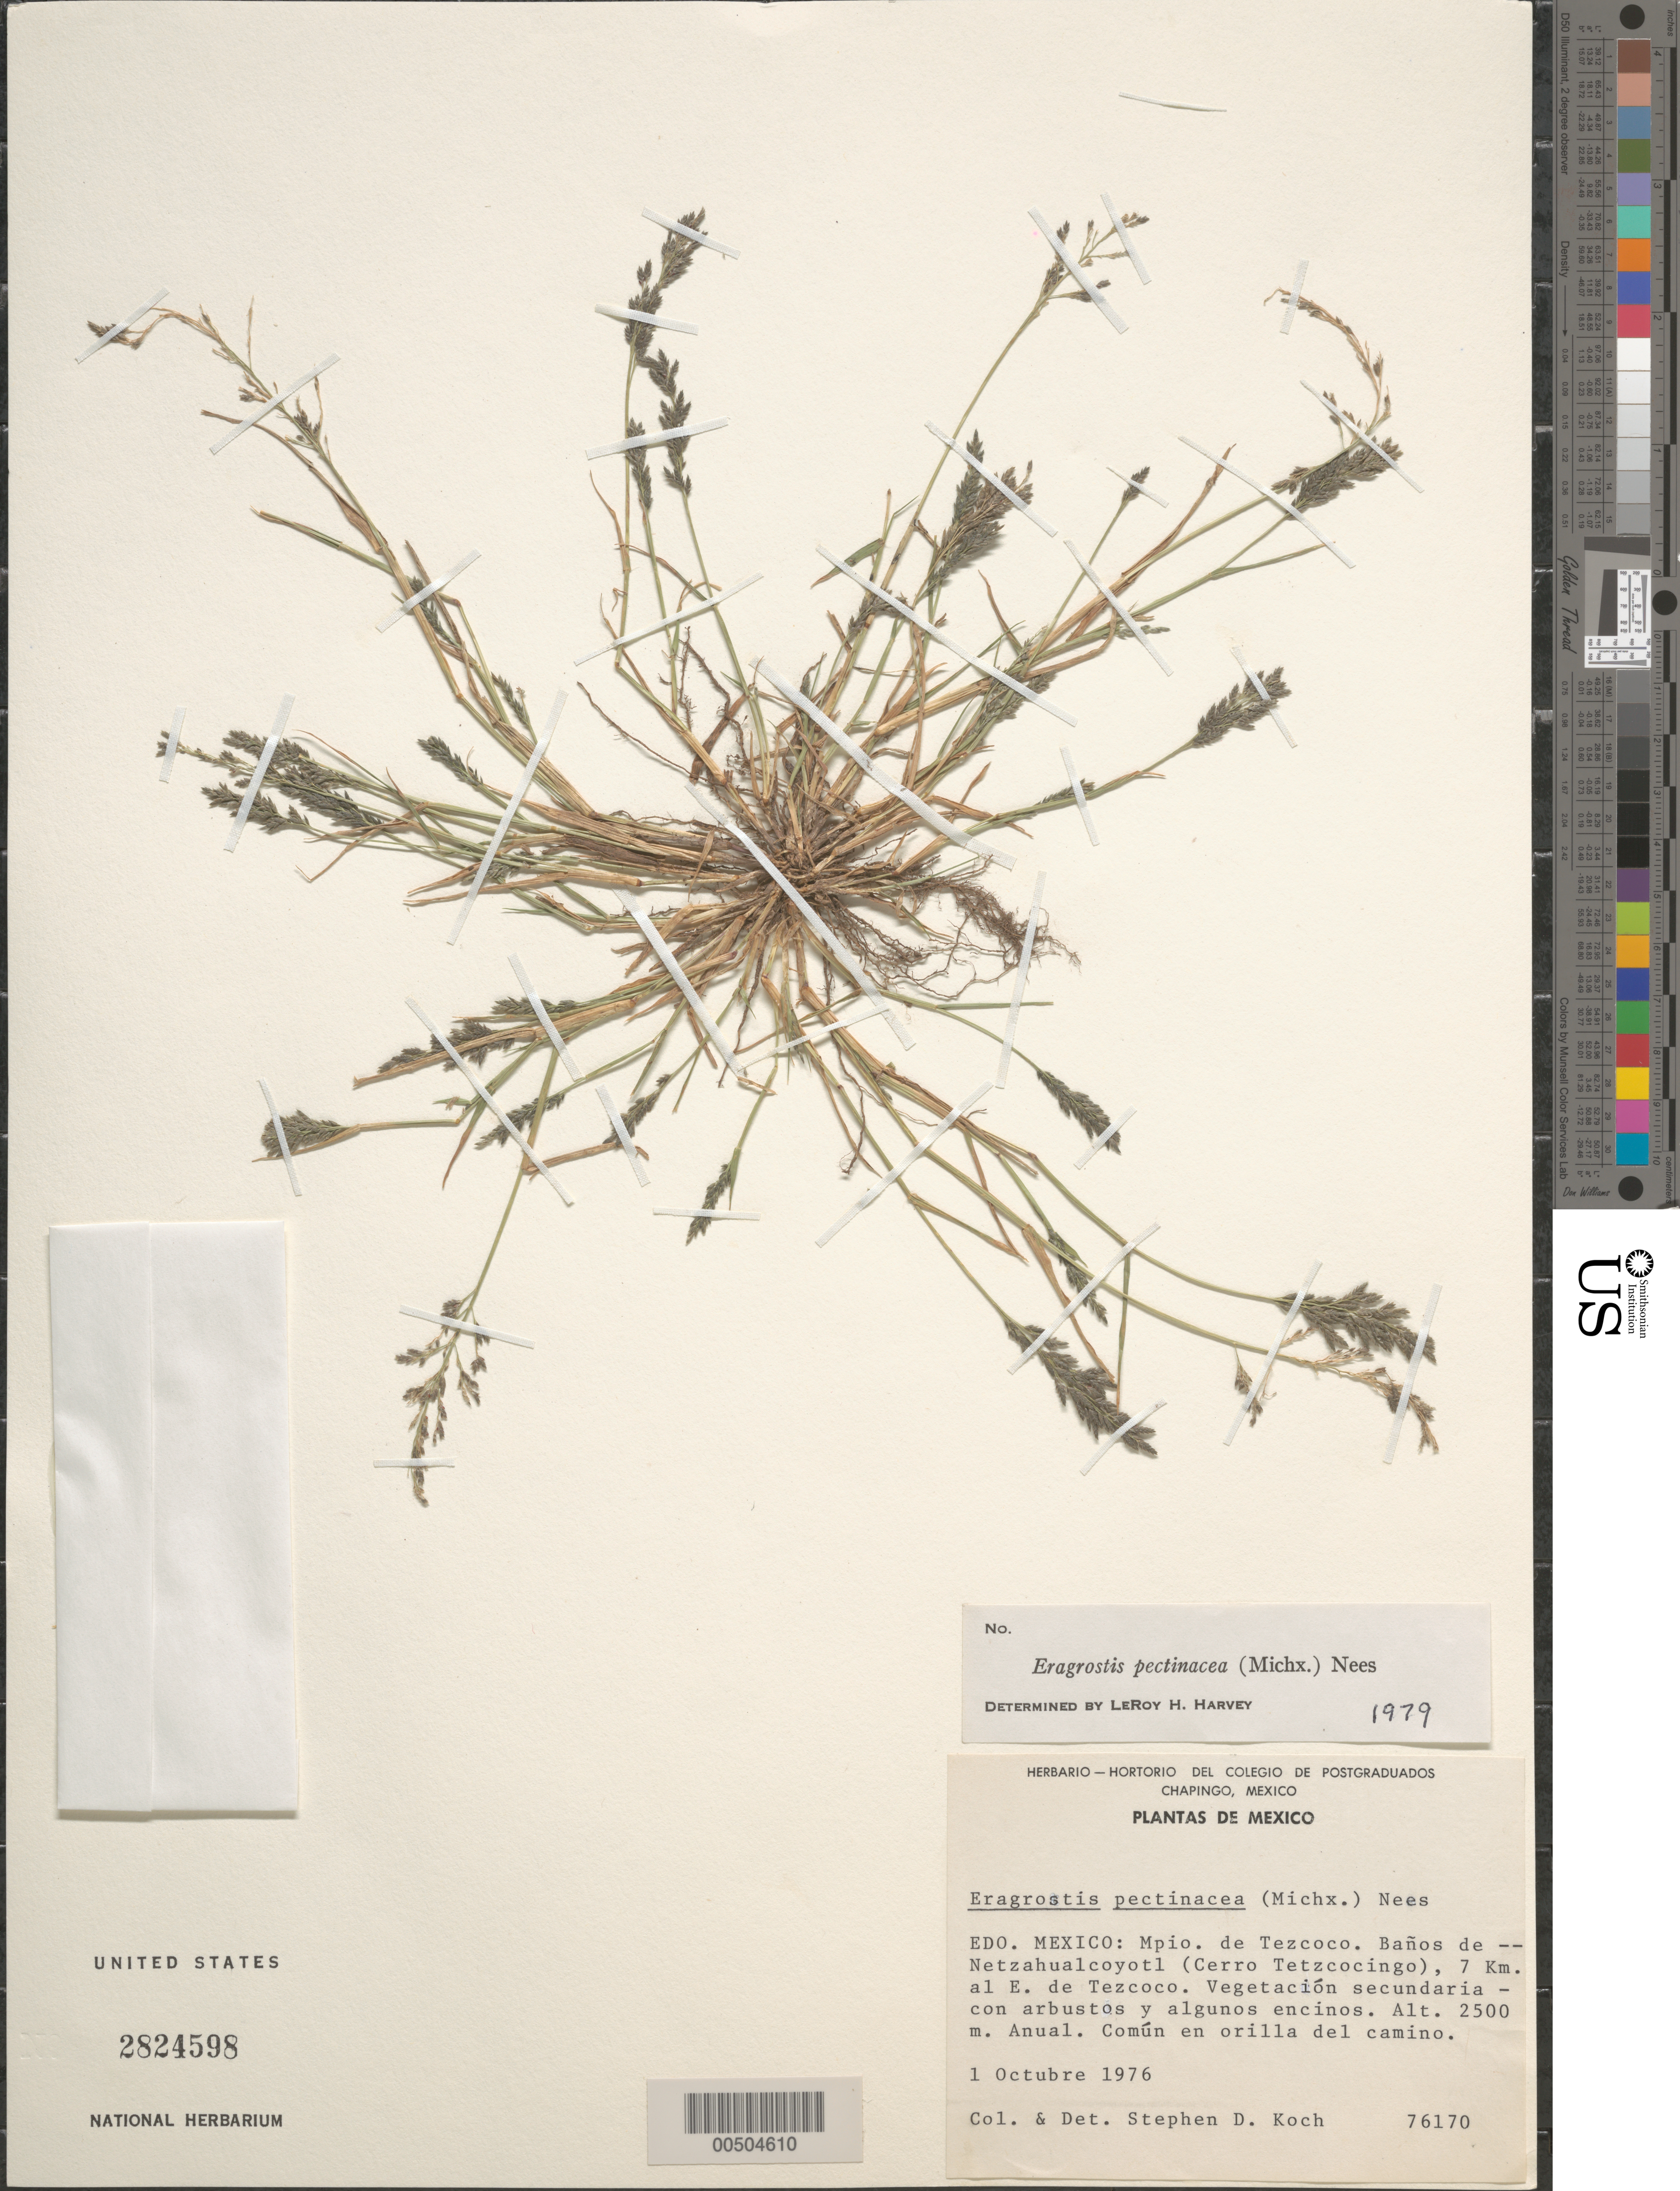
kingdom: Plantae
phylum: Tracheophyta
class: Liliopsida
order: Poales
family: Poaceae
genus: Eragrostis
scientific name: Eragrostis pectinacea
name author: (Michx.) Nees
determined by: Harvey, L. H.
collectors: S. D. Koch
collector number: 76170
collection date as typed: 1 Oct 1976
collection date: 1976-10-01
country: Mexico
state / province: México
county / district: Texcoco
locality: Baños de Netzahualcoyotl (Cerro Tetzcocingo), 7 km E of Texcoco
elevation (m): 2500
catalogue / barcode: US 2824598